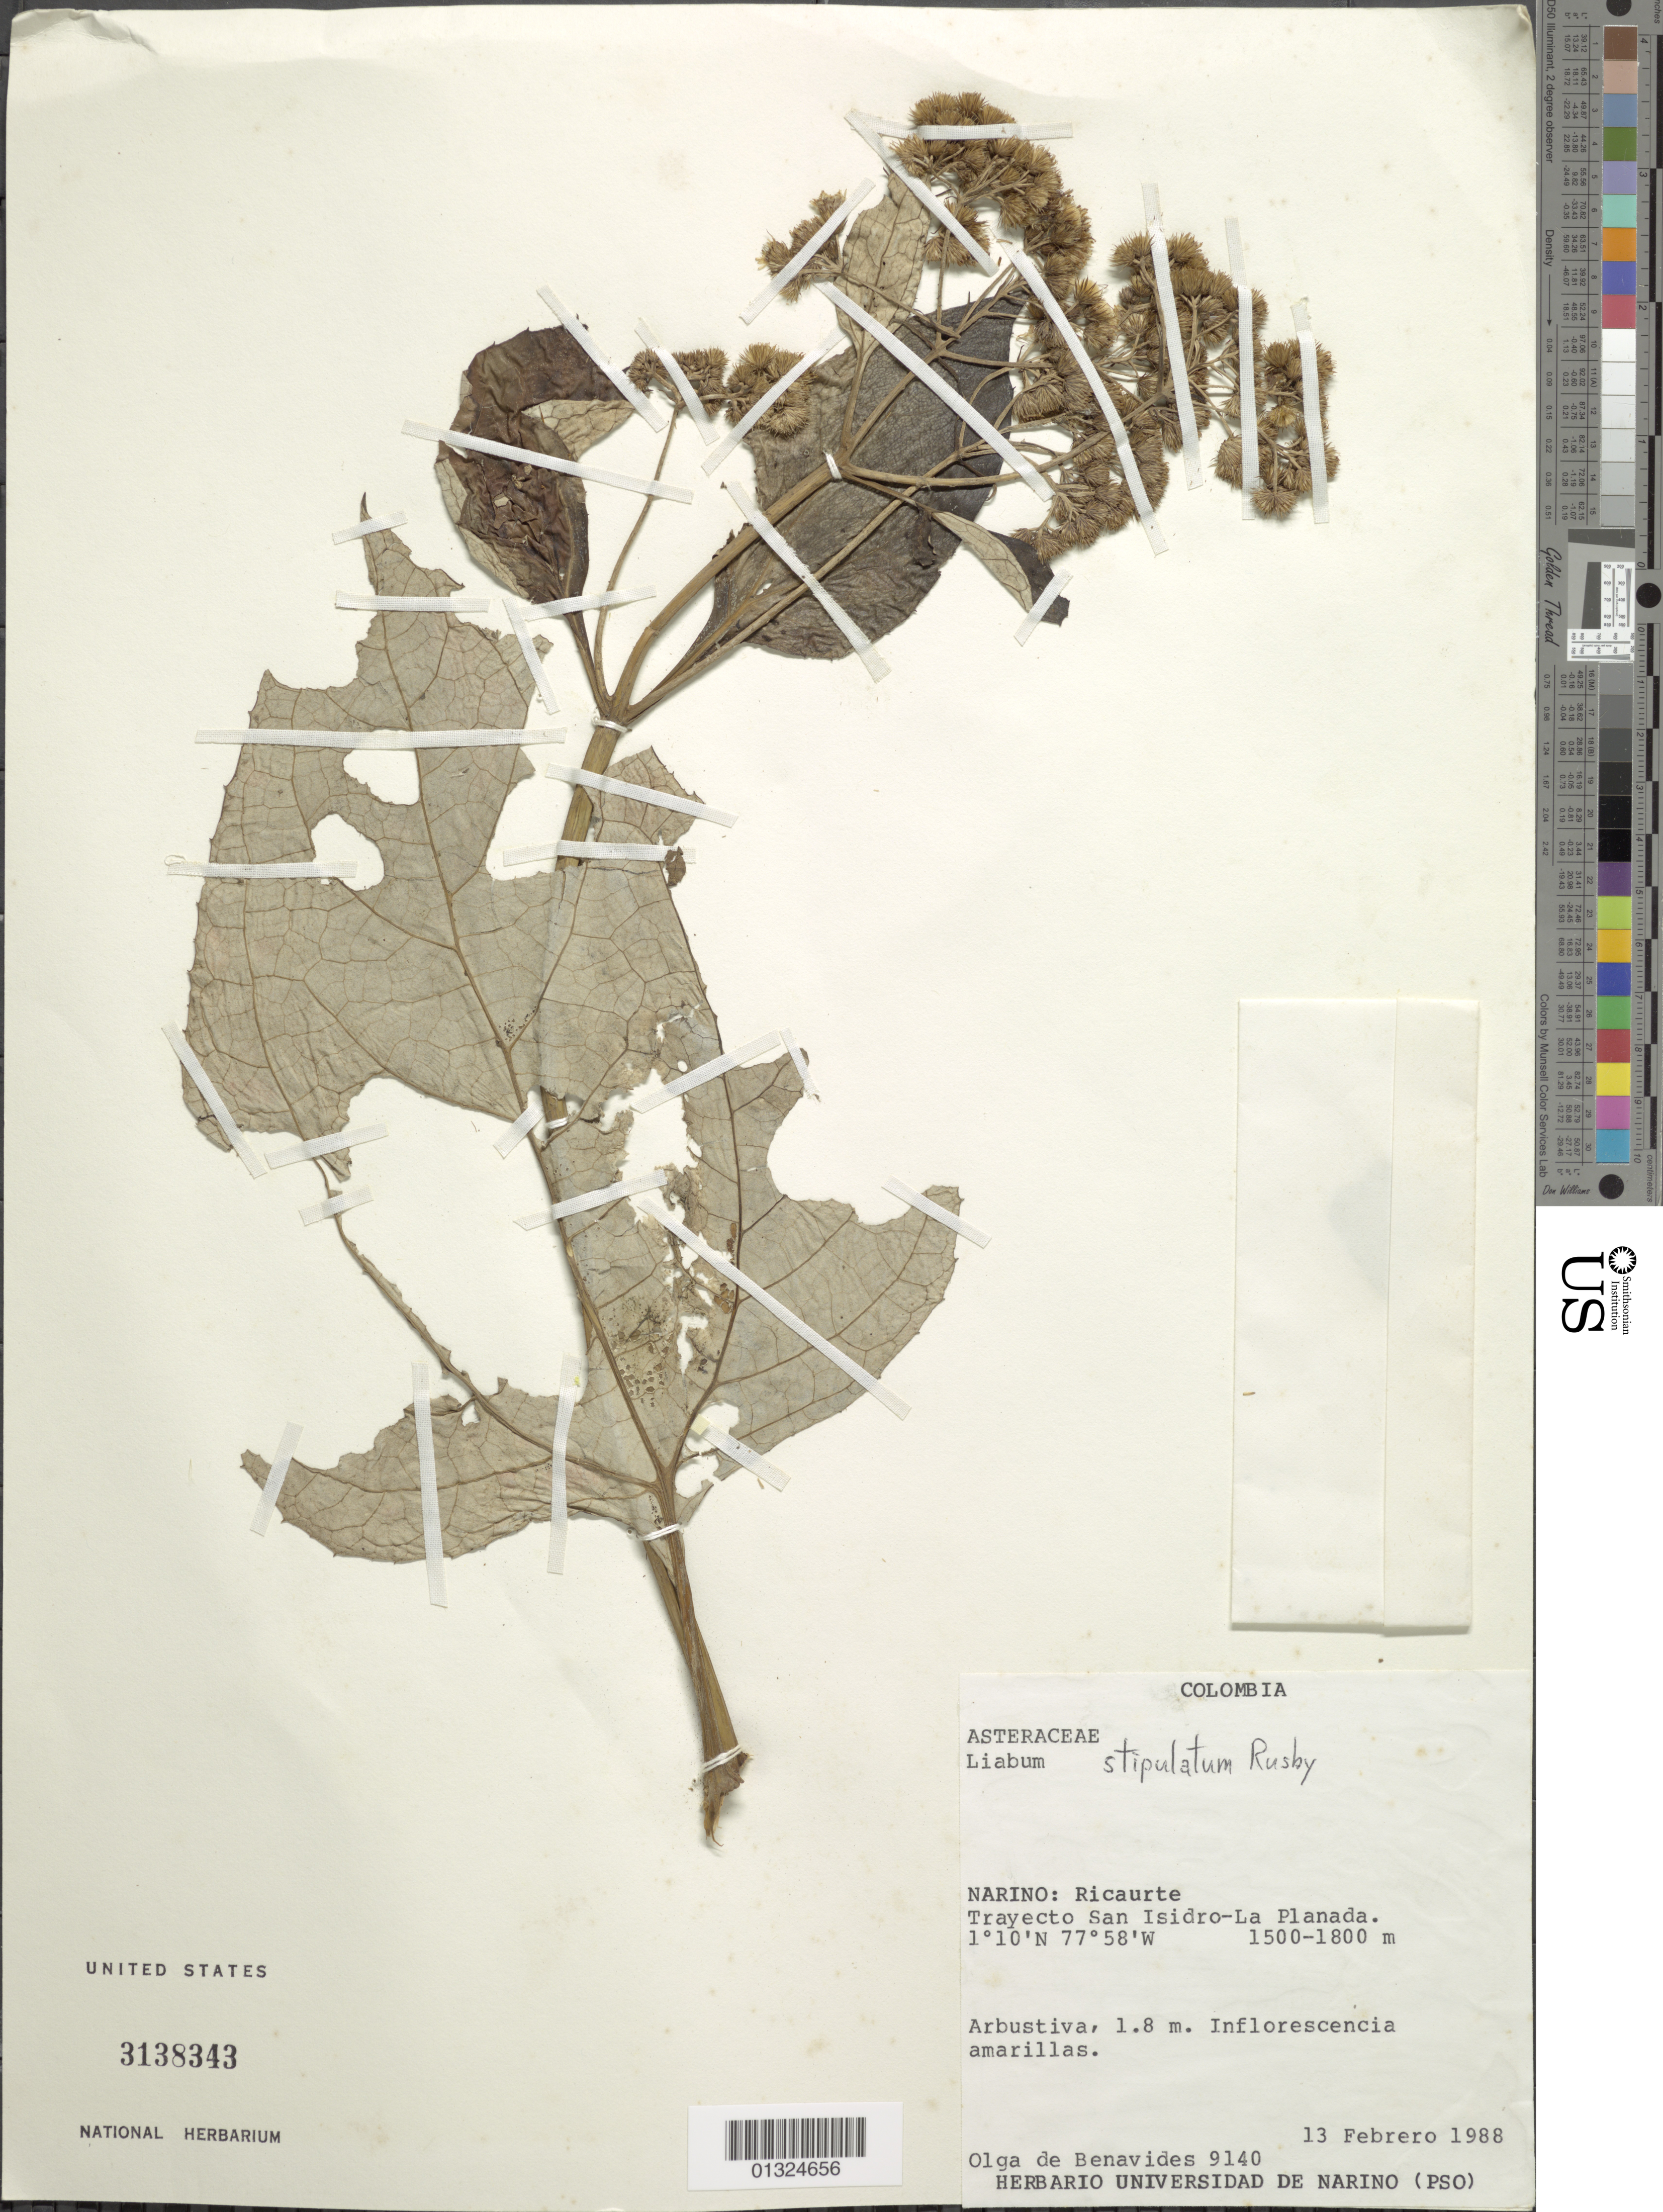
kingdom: Plantae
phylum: Tracheophyta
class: Magnoliopsida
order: Asterales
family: Asteraceae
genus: Liabum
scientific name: Liabum stipulatum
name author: Rusby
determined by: Robinson, Harold E., (US)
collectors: Olga S. de Benavides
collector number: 9140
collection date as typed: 13 Feb 1988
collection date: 1988-02-13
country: Colombia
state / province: Narino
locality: Ricaurte, Trayecto San Isidro-La Planada.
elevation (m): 1500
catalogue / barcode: US 3138343